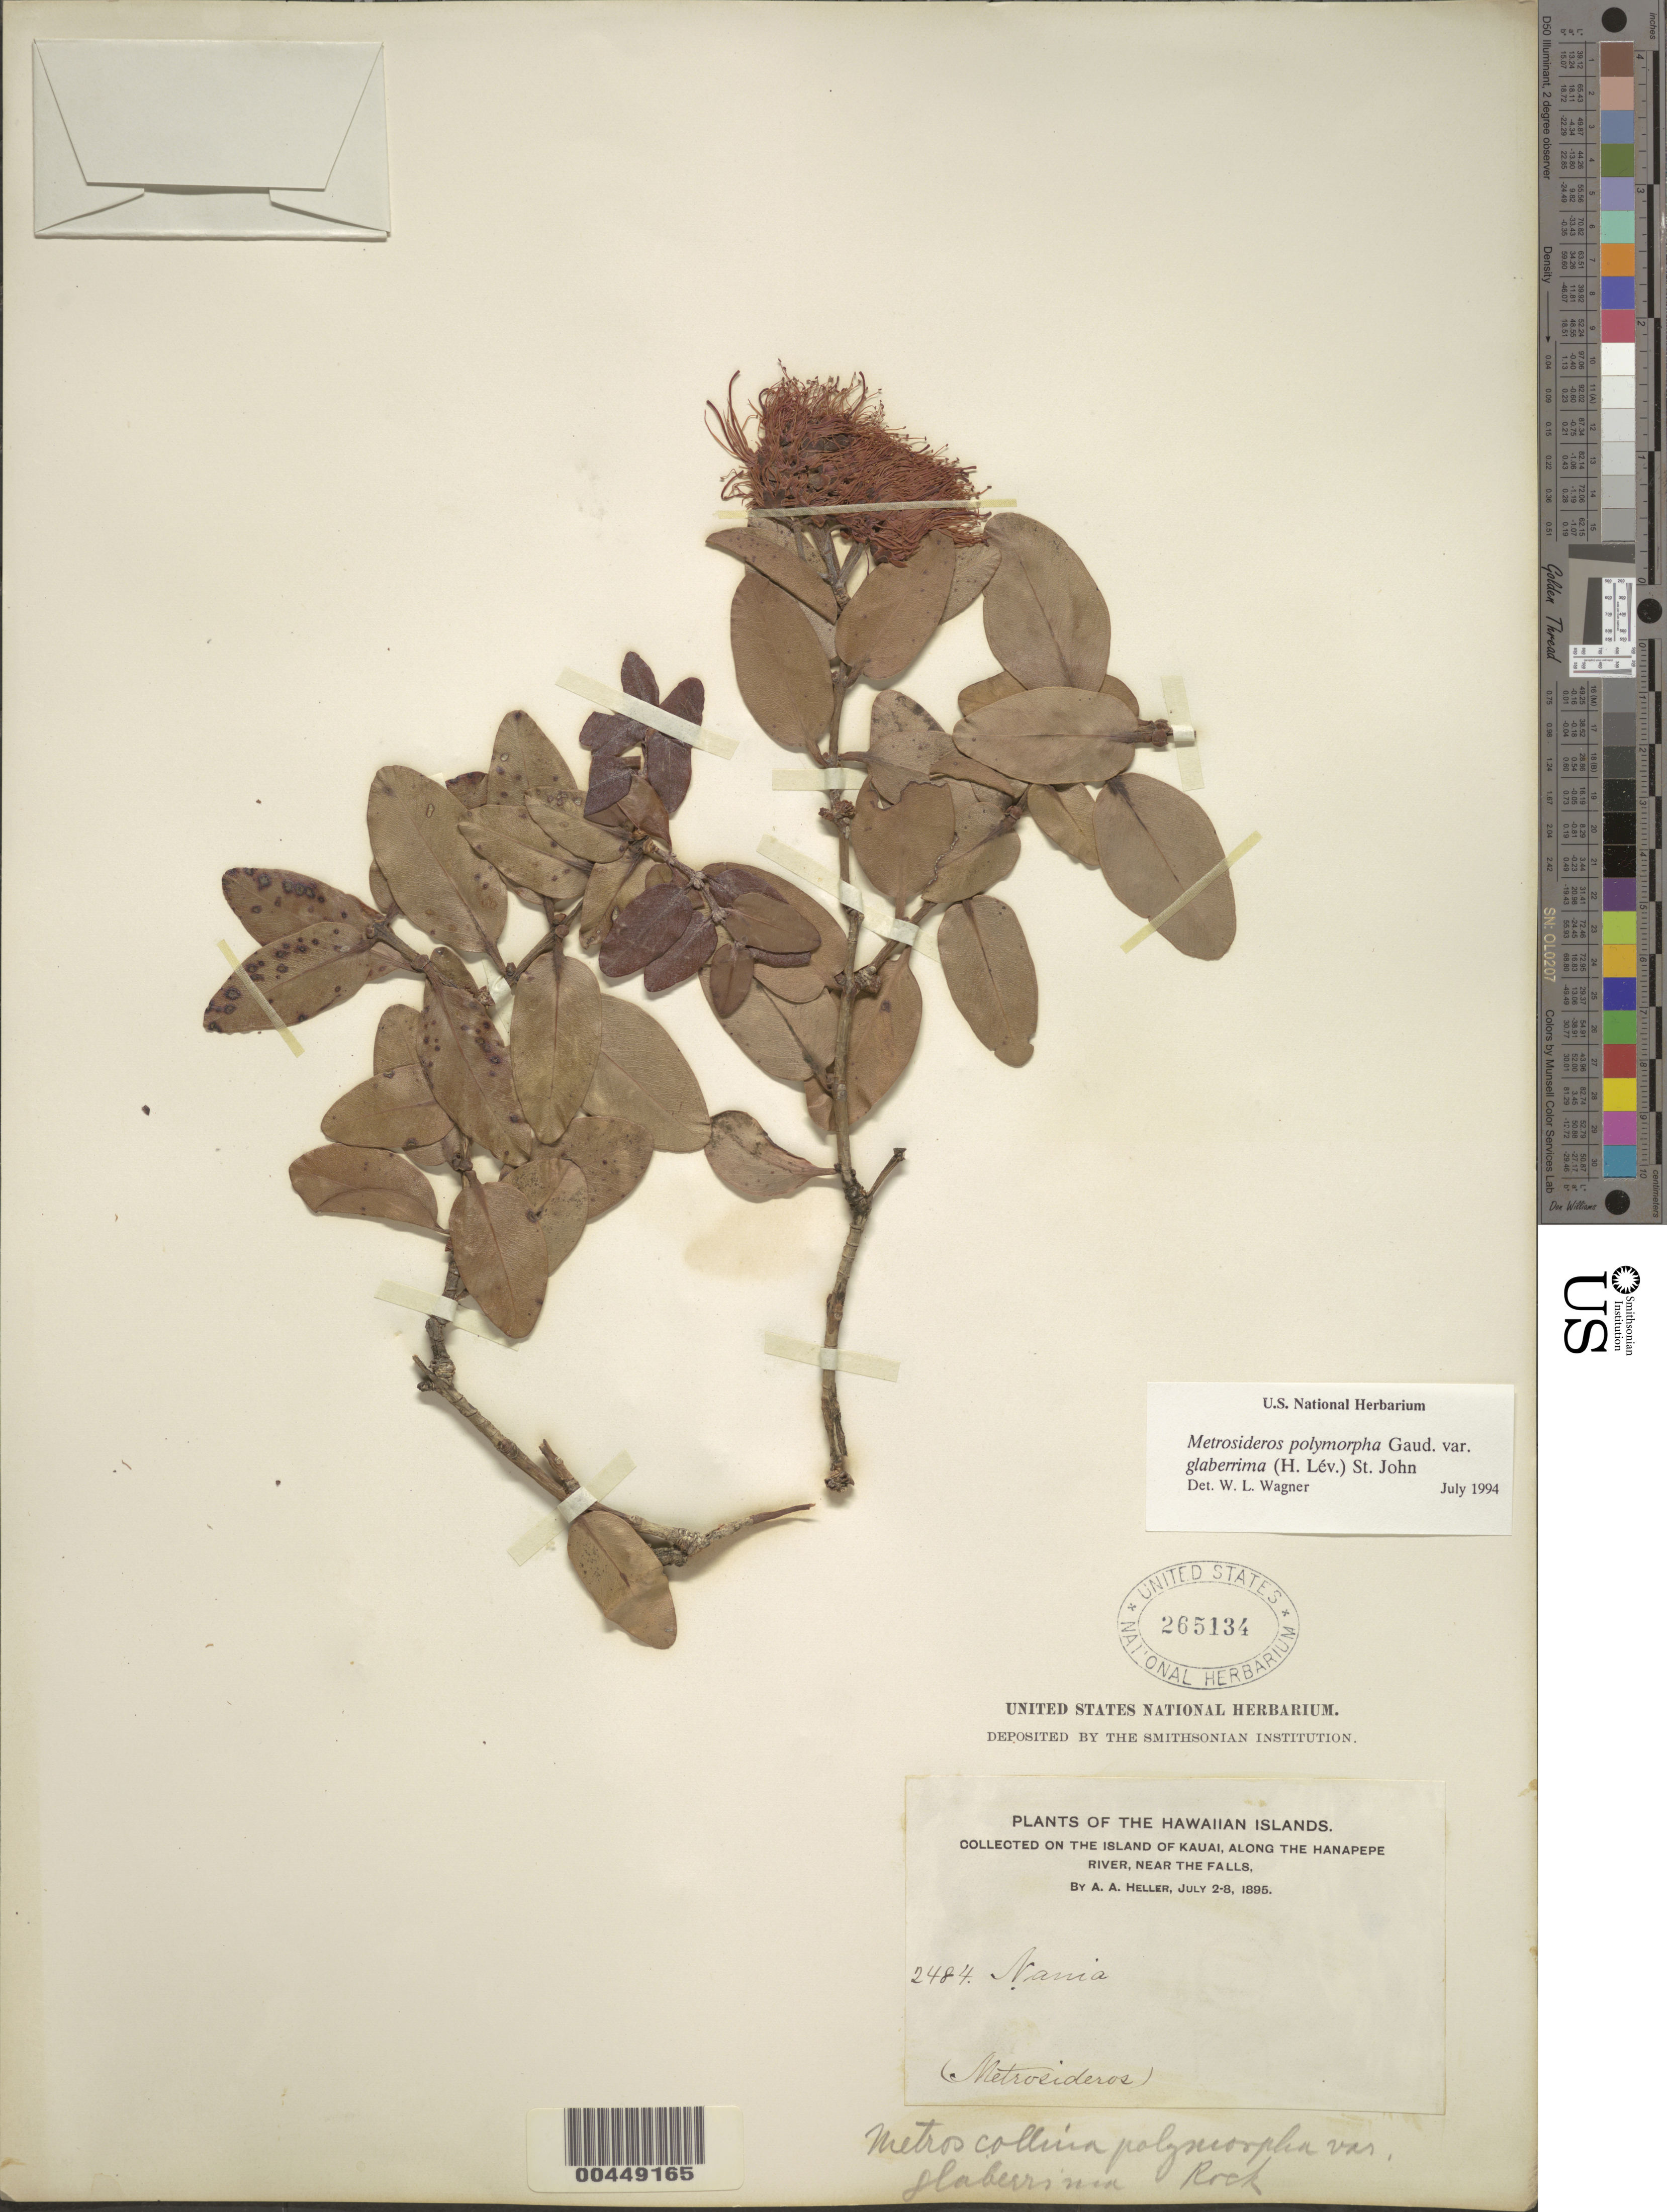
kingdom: Plantae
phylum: Tracheophyta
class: Magnoliopsida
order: Myrtales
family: Myrtaceae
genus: Metrosideros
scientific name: Metrosideros polymorpha var. glaberrima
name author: (H. Lév.) H. St. John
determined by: Wagner, W. L., (BOT), Smithsonian Institution - National Museum of Natural History (UNITED STATES)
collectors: A. A. Heller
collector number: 2484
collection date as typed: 2 Jul 1895 to 8 Jul 1895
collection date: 1895-07-02/1895-07-08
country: United States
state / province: Hawaii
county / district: Kauai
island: Kaua'i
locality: Along the Hanapepe River, near the falls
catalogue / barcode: US 265134